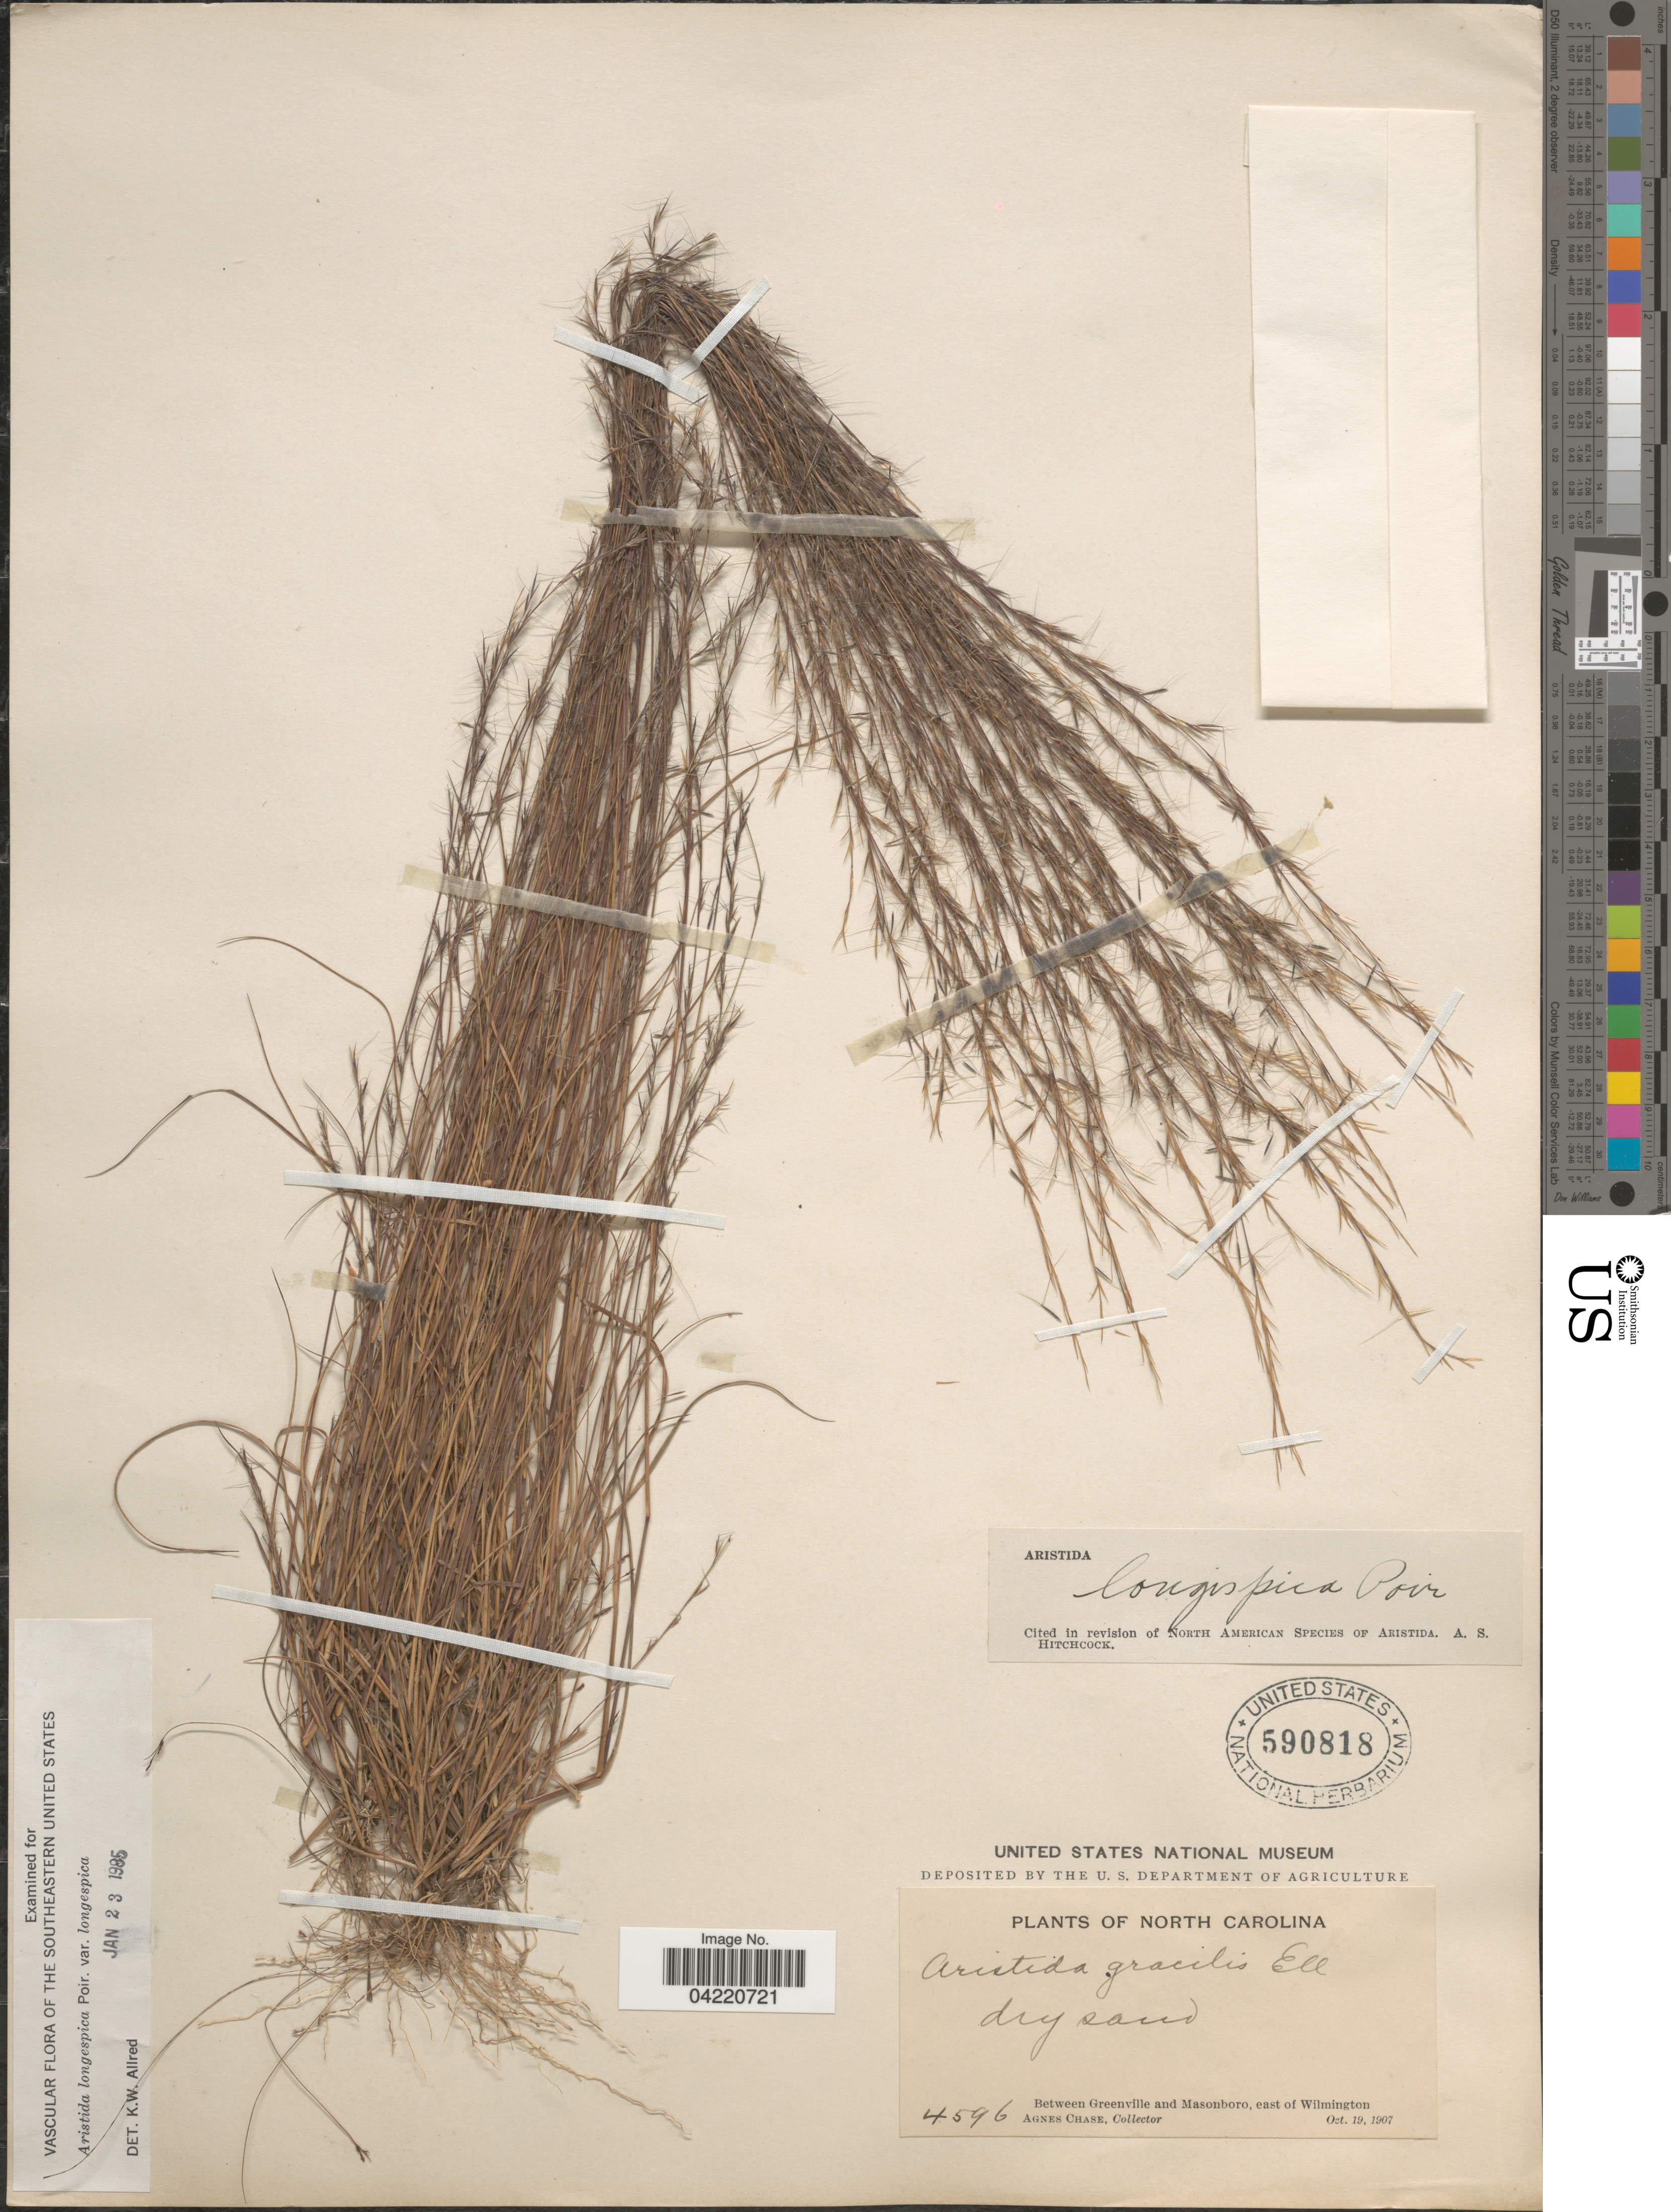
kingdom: Plantae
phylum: Tracheophyta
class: Liliopsida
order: Poales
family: Poaceae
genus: Aristida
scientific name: Aristida longespica var. longespica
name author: Poir.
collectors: A. Chase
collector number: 4596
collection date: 1907-10-19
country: United States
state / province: North Carolina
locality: Between Greenville and Masonboro, east of Wilmington.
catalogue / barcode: US 590818